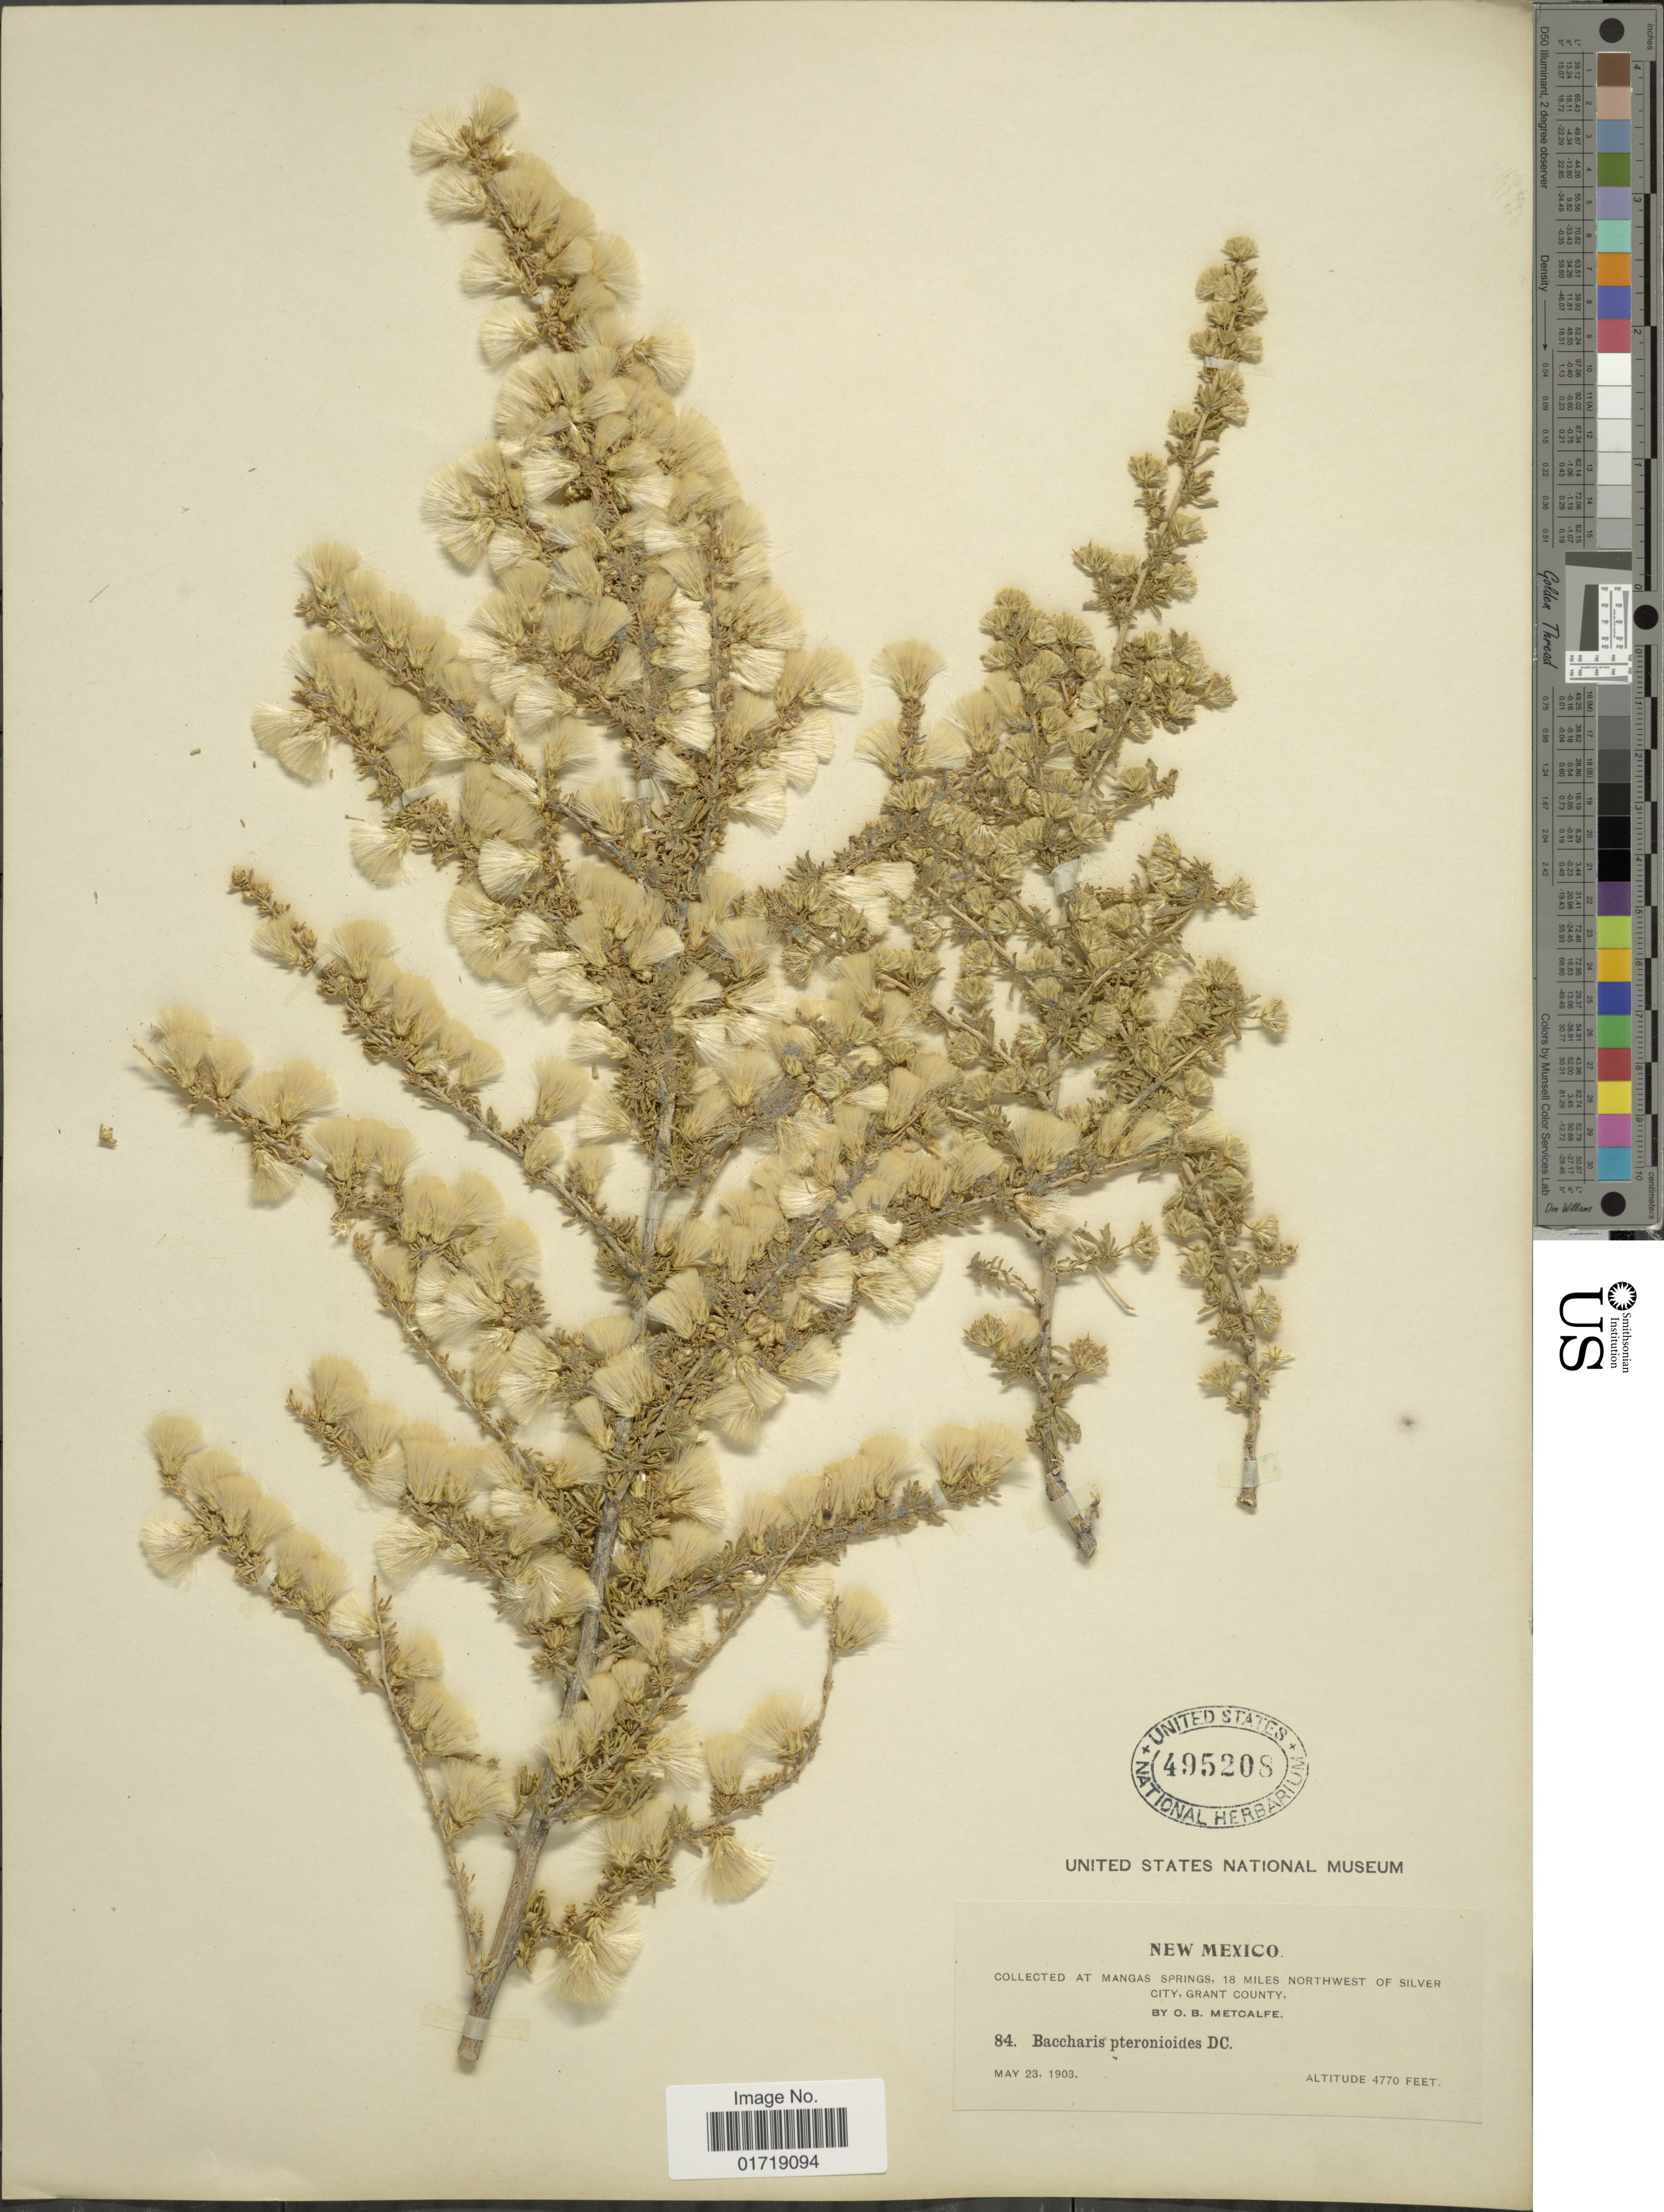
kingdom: Plantae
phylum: Tracheophyta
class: Magnoliopsida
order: Asterales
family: Asteraceae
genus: Baccharis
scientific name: Baccharis pteronioides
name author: DC.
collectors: O. B. Metcalfe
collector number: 84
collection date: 1903-05-23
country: United States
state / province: New Mexico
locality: Mangas Springs, 18 miles Northwest of Silver City, Grant County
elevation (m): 1454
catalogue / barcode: US 495208